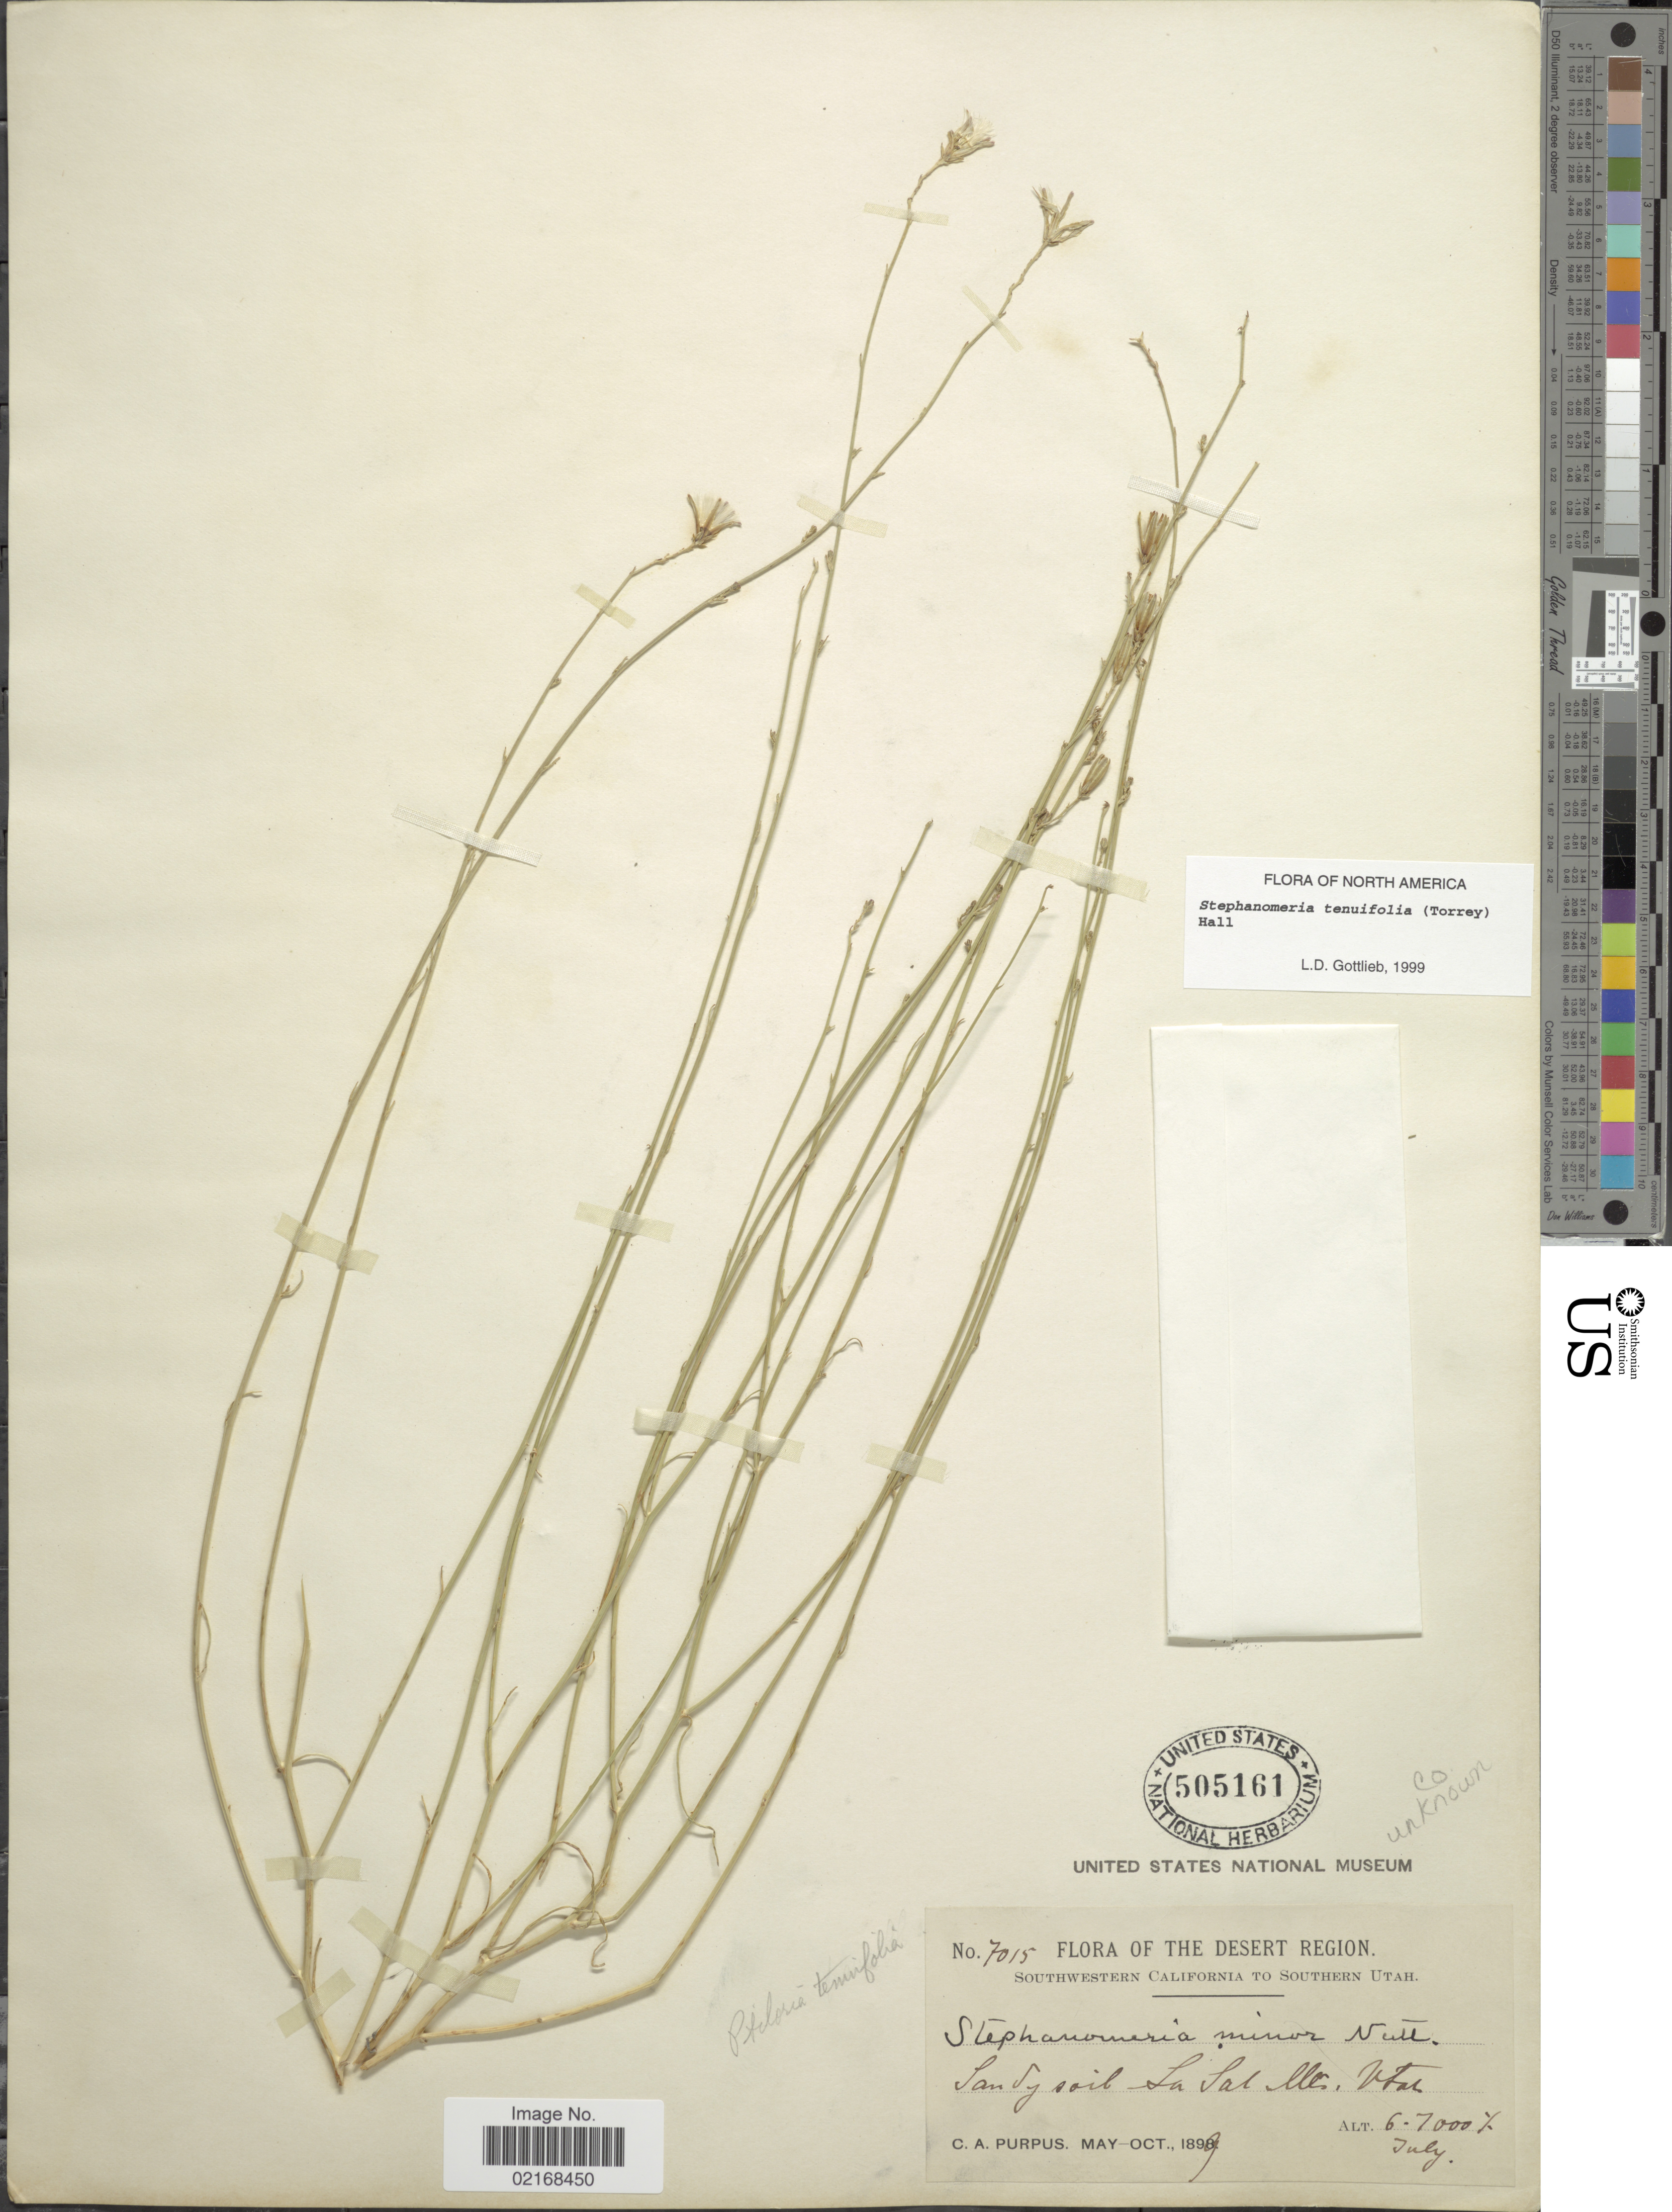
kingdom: Plantae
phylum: Tracheophyta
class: Magnoliopsida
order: Asterales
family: Asteraceae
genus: Stephanomeria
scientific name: Stephanomeria tenuifolia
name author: (Torr.) H.M. Hall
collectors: C. A. Purpus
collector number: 7015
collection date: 1899-05/1899-10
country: United States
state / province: Utah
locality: The Desert Region, Sandy soil La Sal Mts., Utah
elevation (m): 1829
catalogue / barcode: US 505161